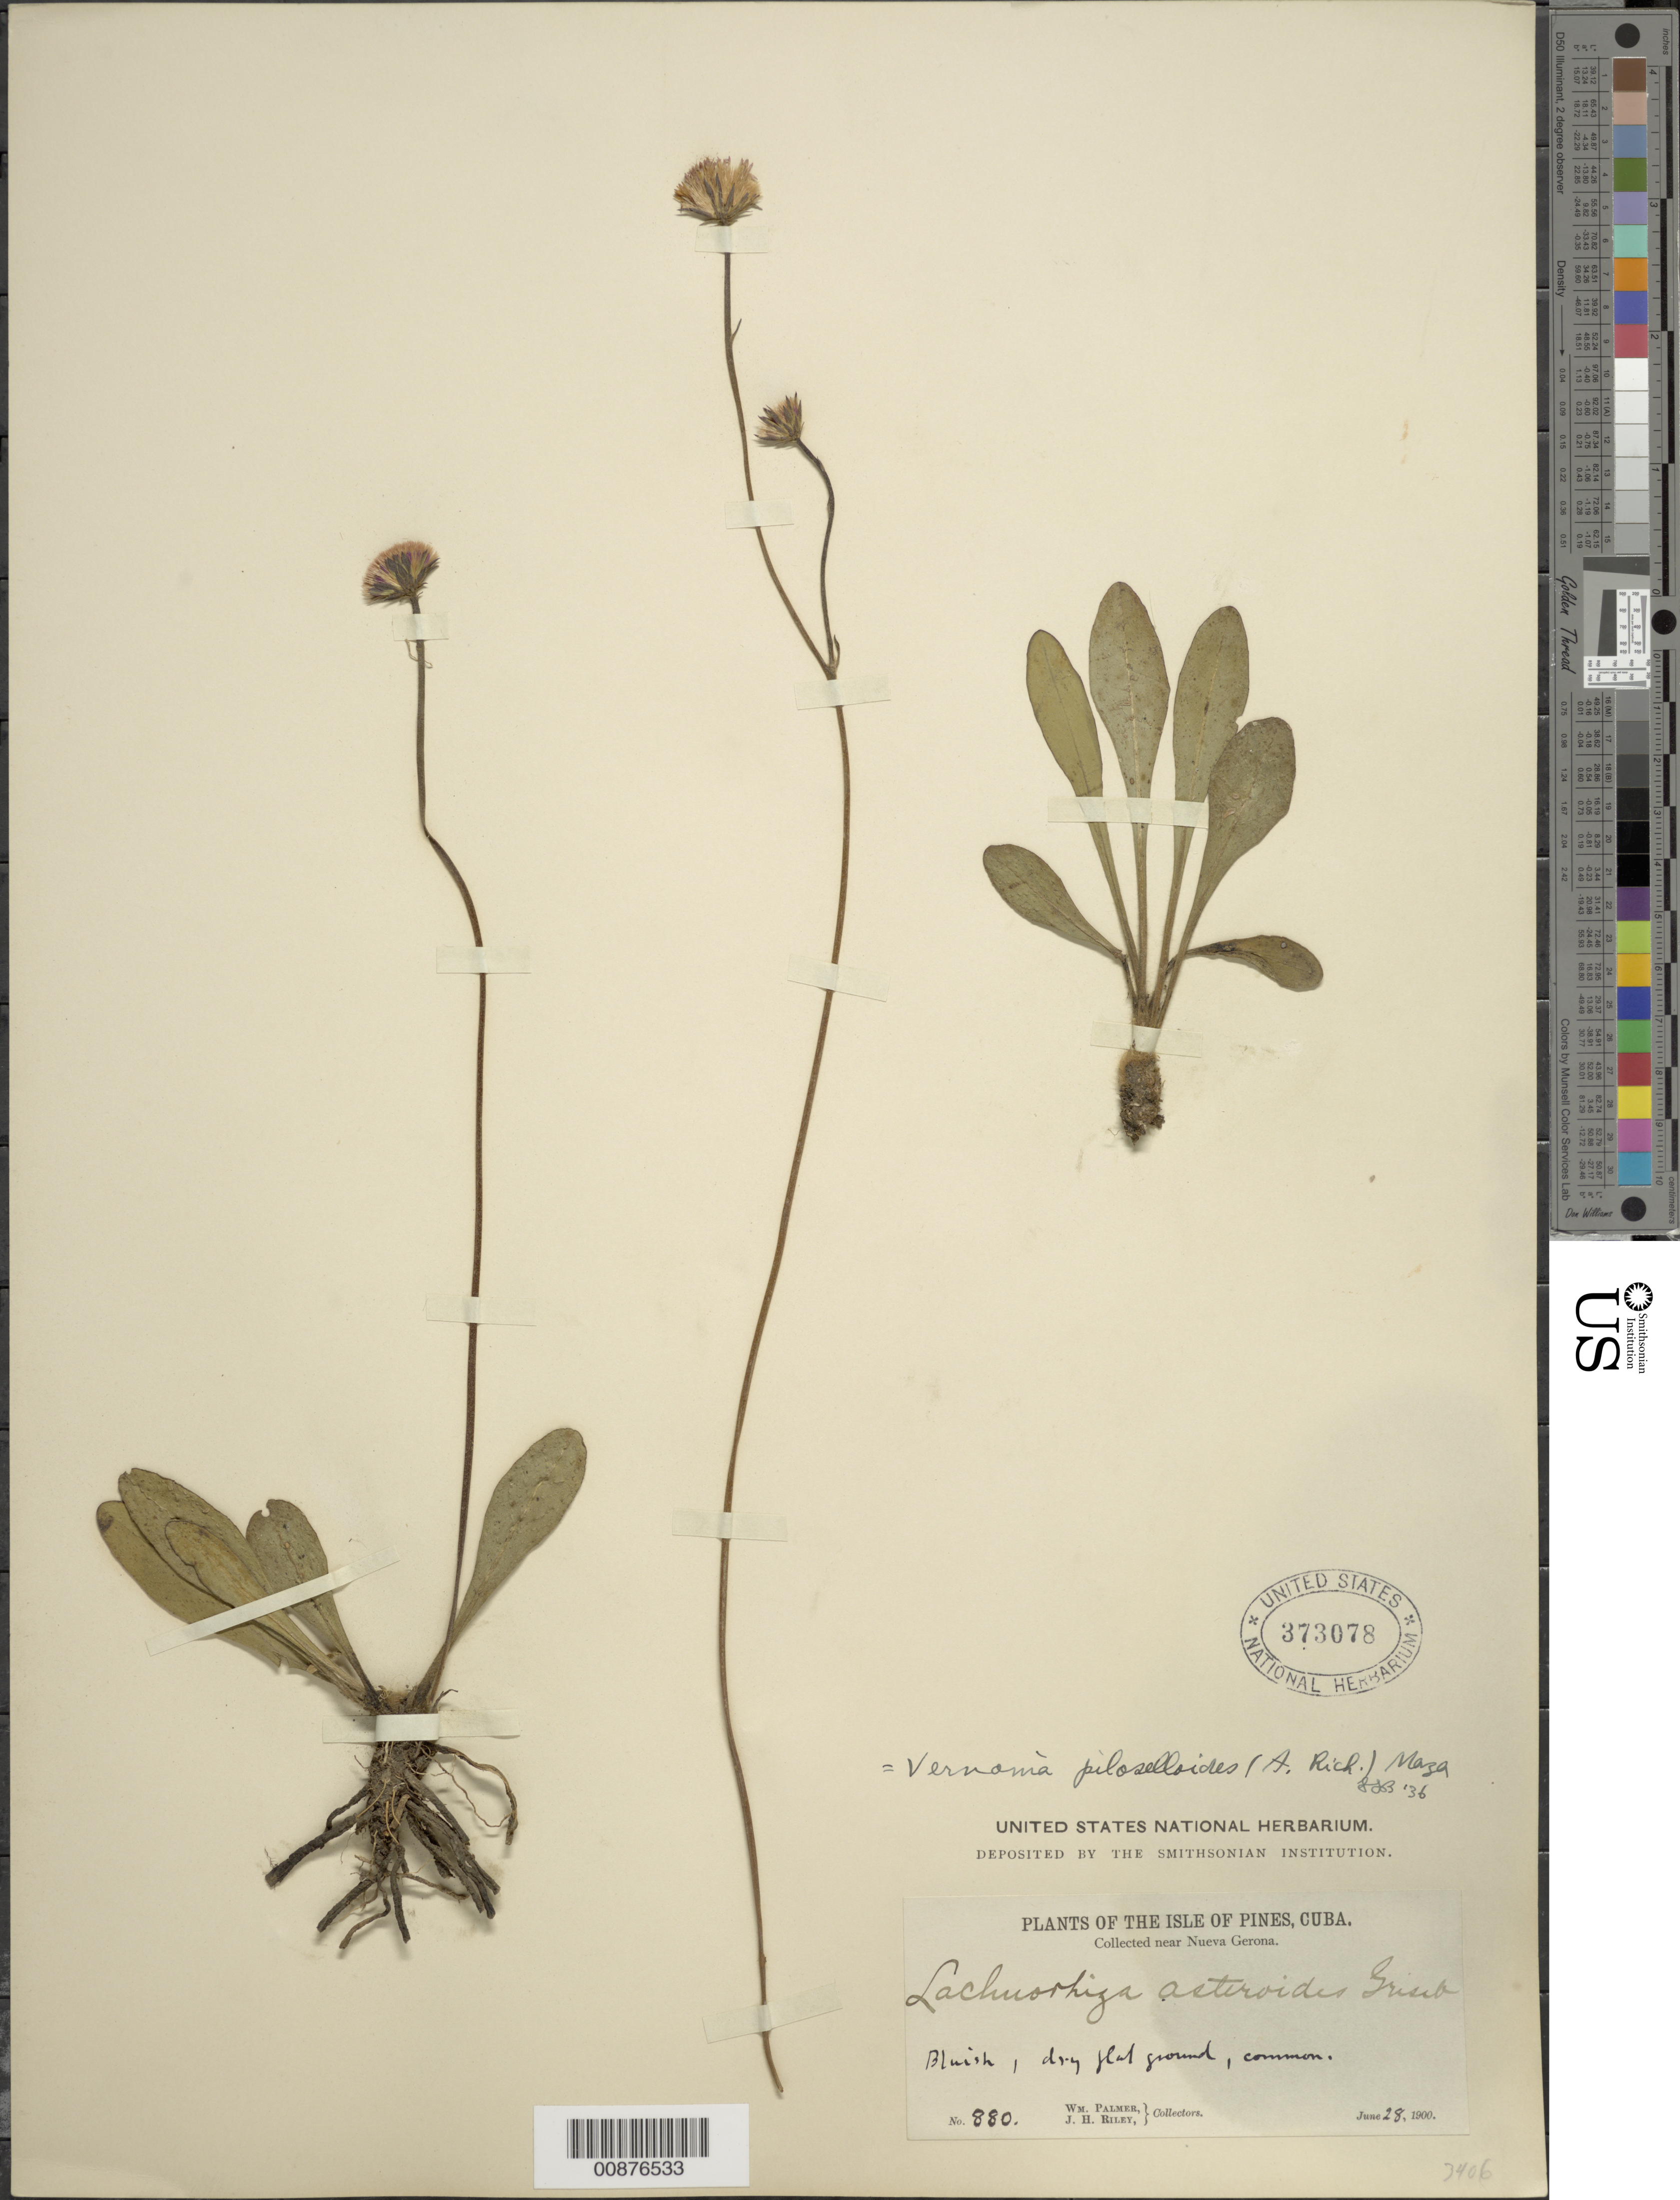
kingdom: Plantae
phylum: Tracheophyta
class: Magnoliopsida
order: Asterales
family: Asteraceae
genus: Lachnorhiza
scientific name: Lachnorhiza piloselloides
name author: A. Rich.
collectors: W. Palmer & J. H. Riley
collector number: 880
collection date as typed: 28 Jun 1900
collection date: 1900-06-28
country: Cuba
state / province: Isla de La Juventud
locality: Near Nueva Gerona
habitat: Dry flat ground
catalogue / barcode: US 373078